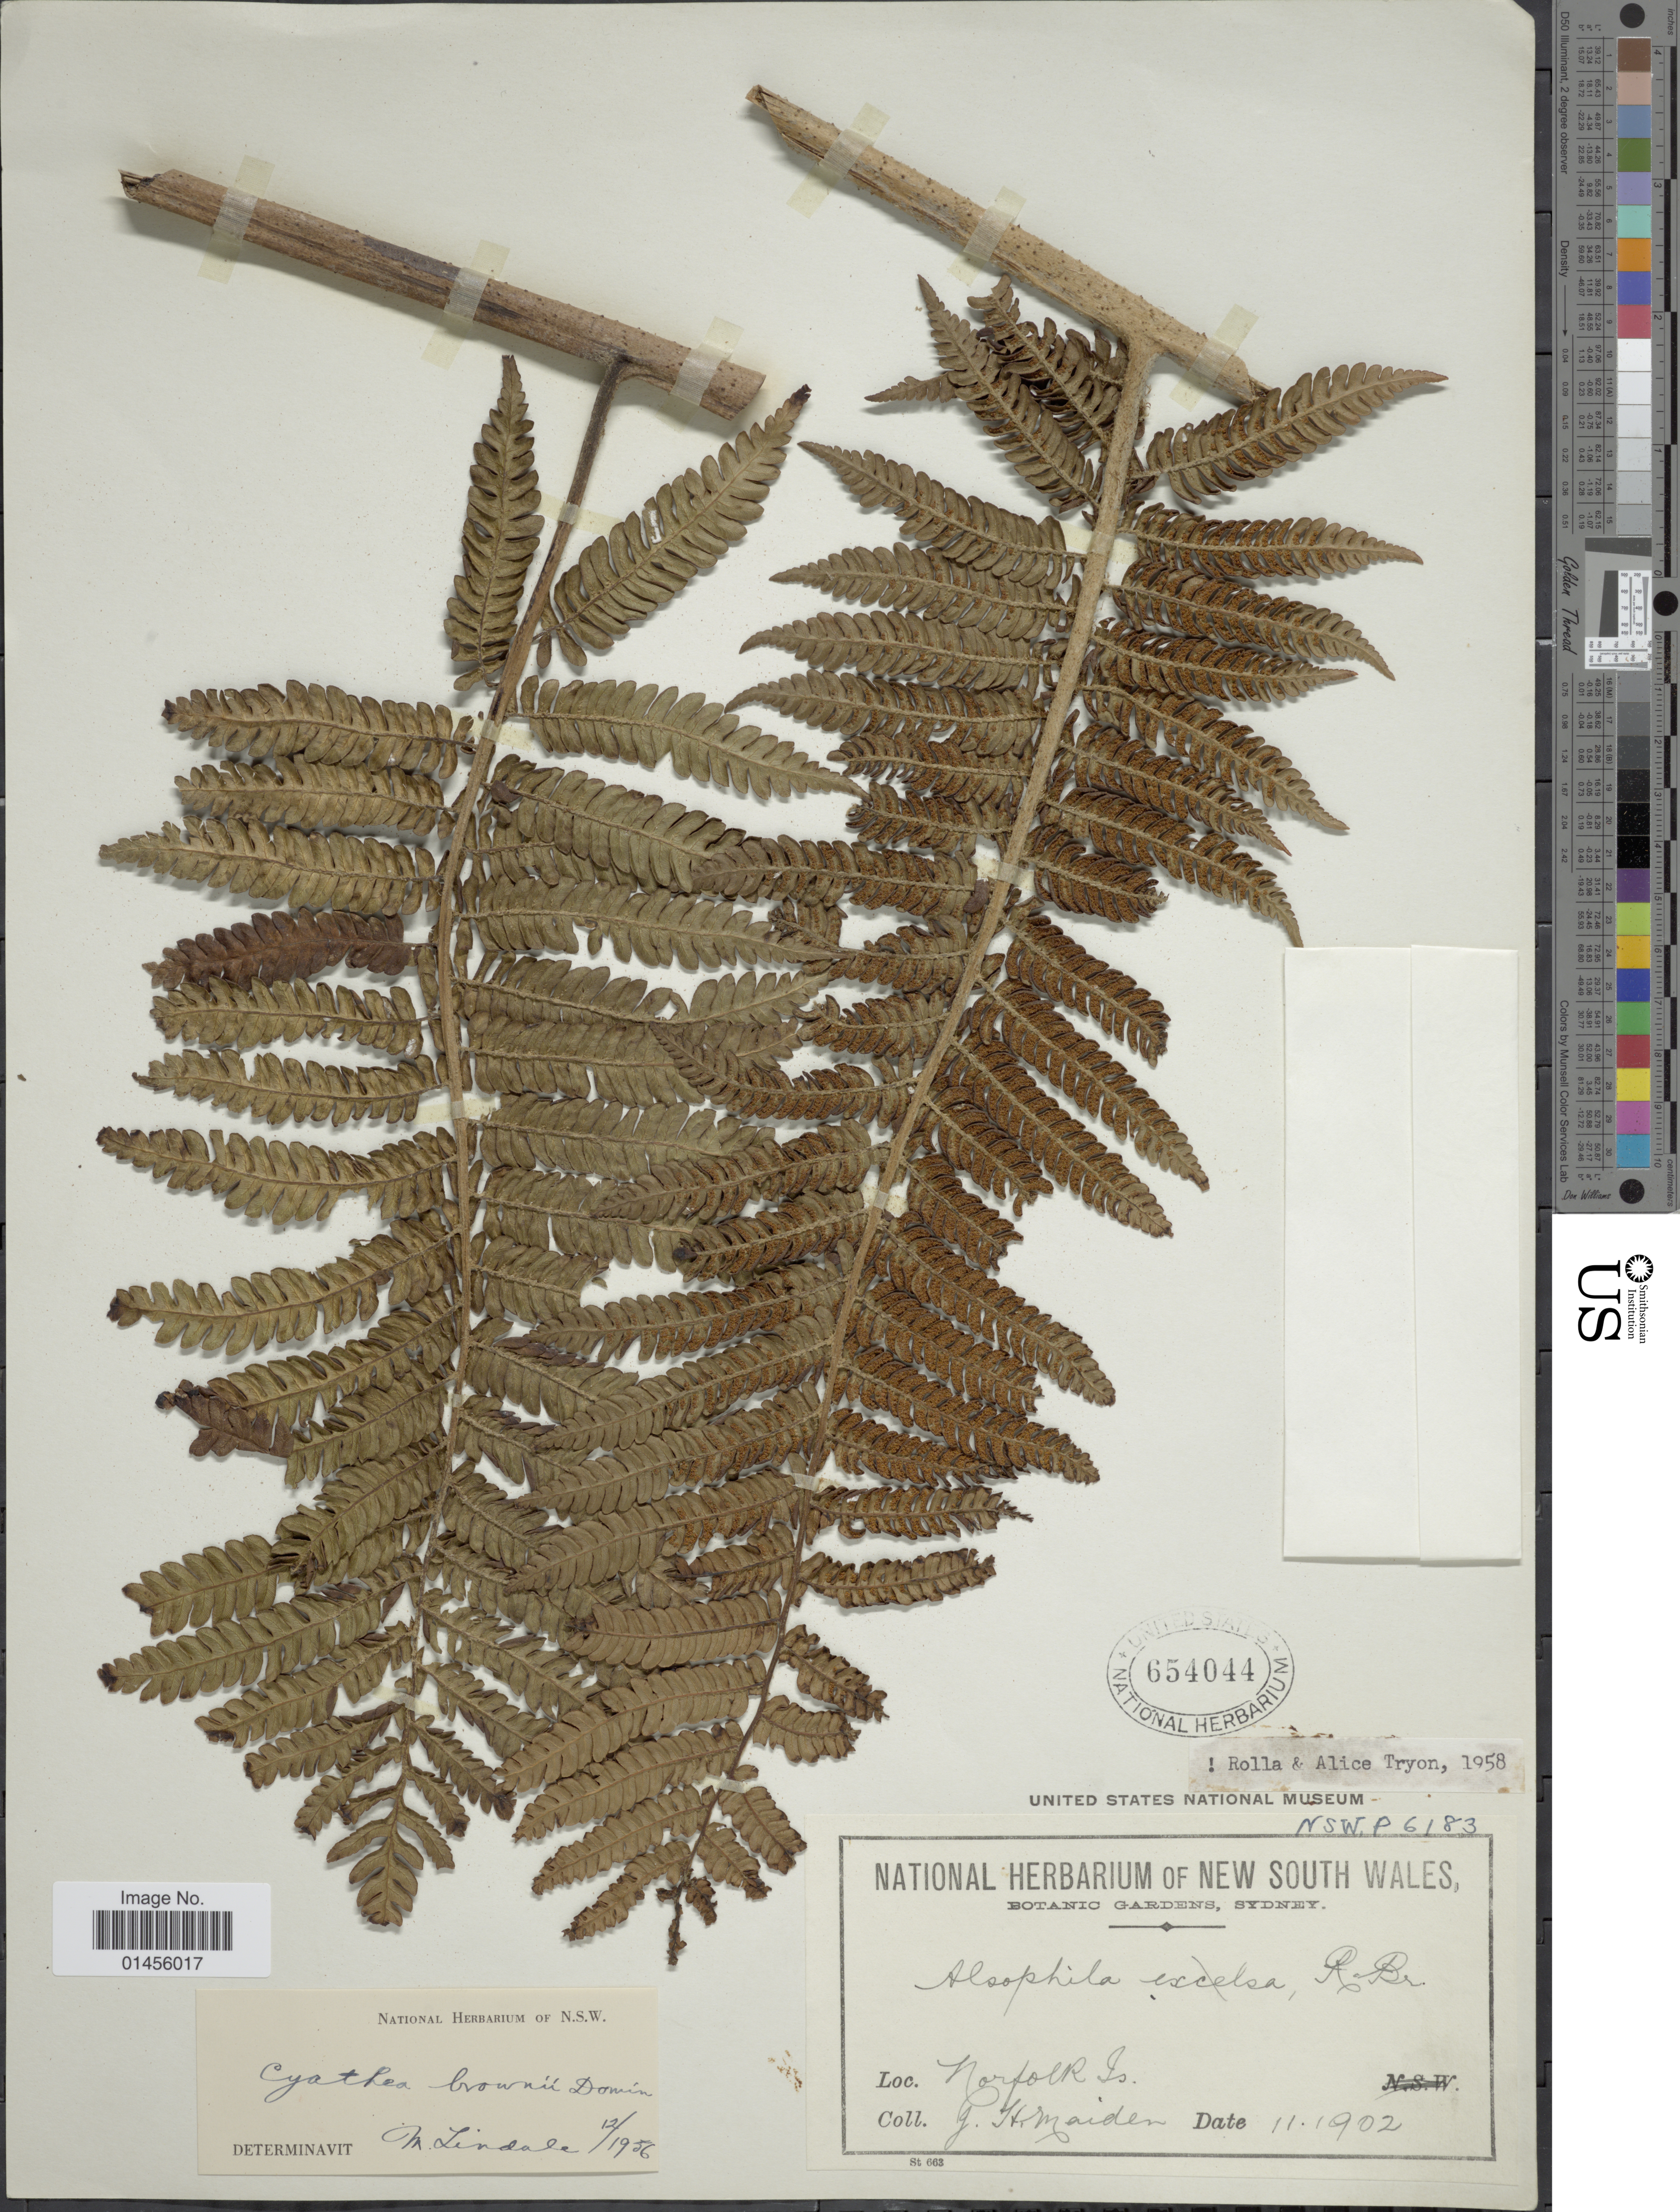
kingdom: Plantae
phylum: Tracheophyta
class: Polypodiopsida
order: Cyatheales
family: Cyatheaceae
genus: Alsophila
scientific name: Alsophila excelsa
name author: R. Br.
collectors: J. Maiden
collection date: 1902-11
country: Australia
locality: Norfolk Is.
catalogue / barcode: US 654044